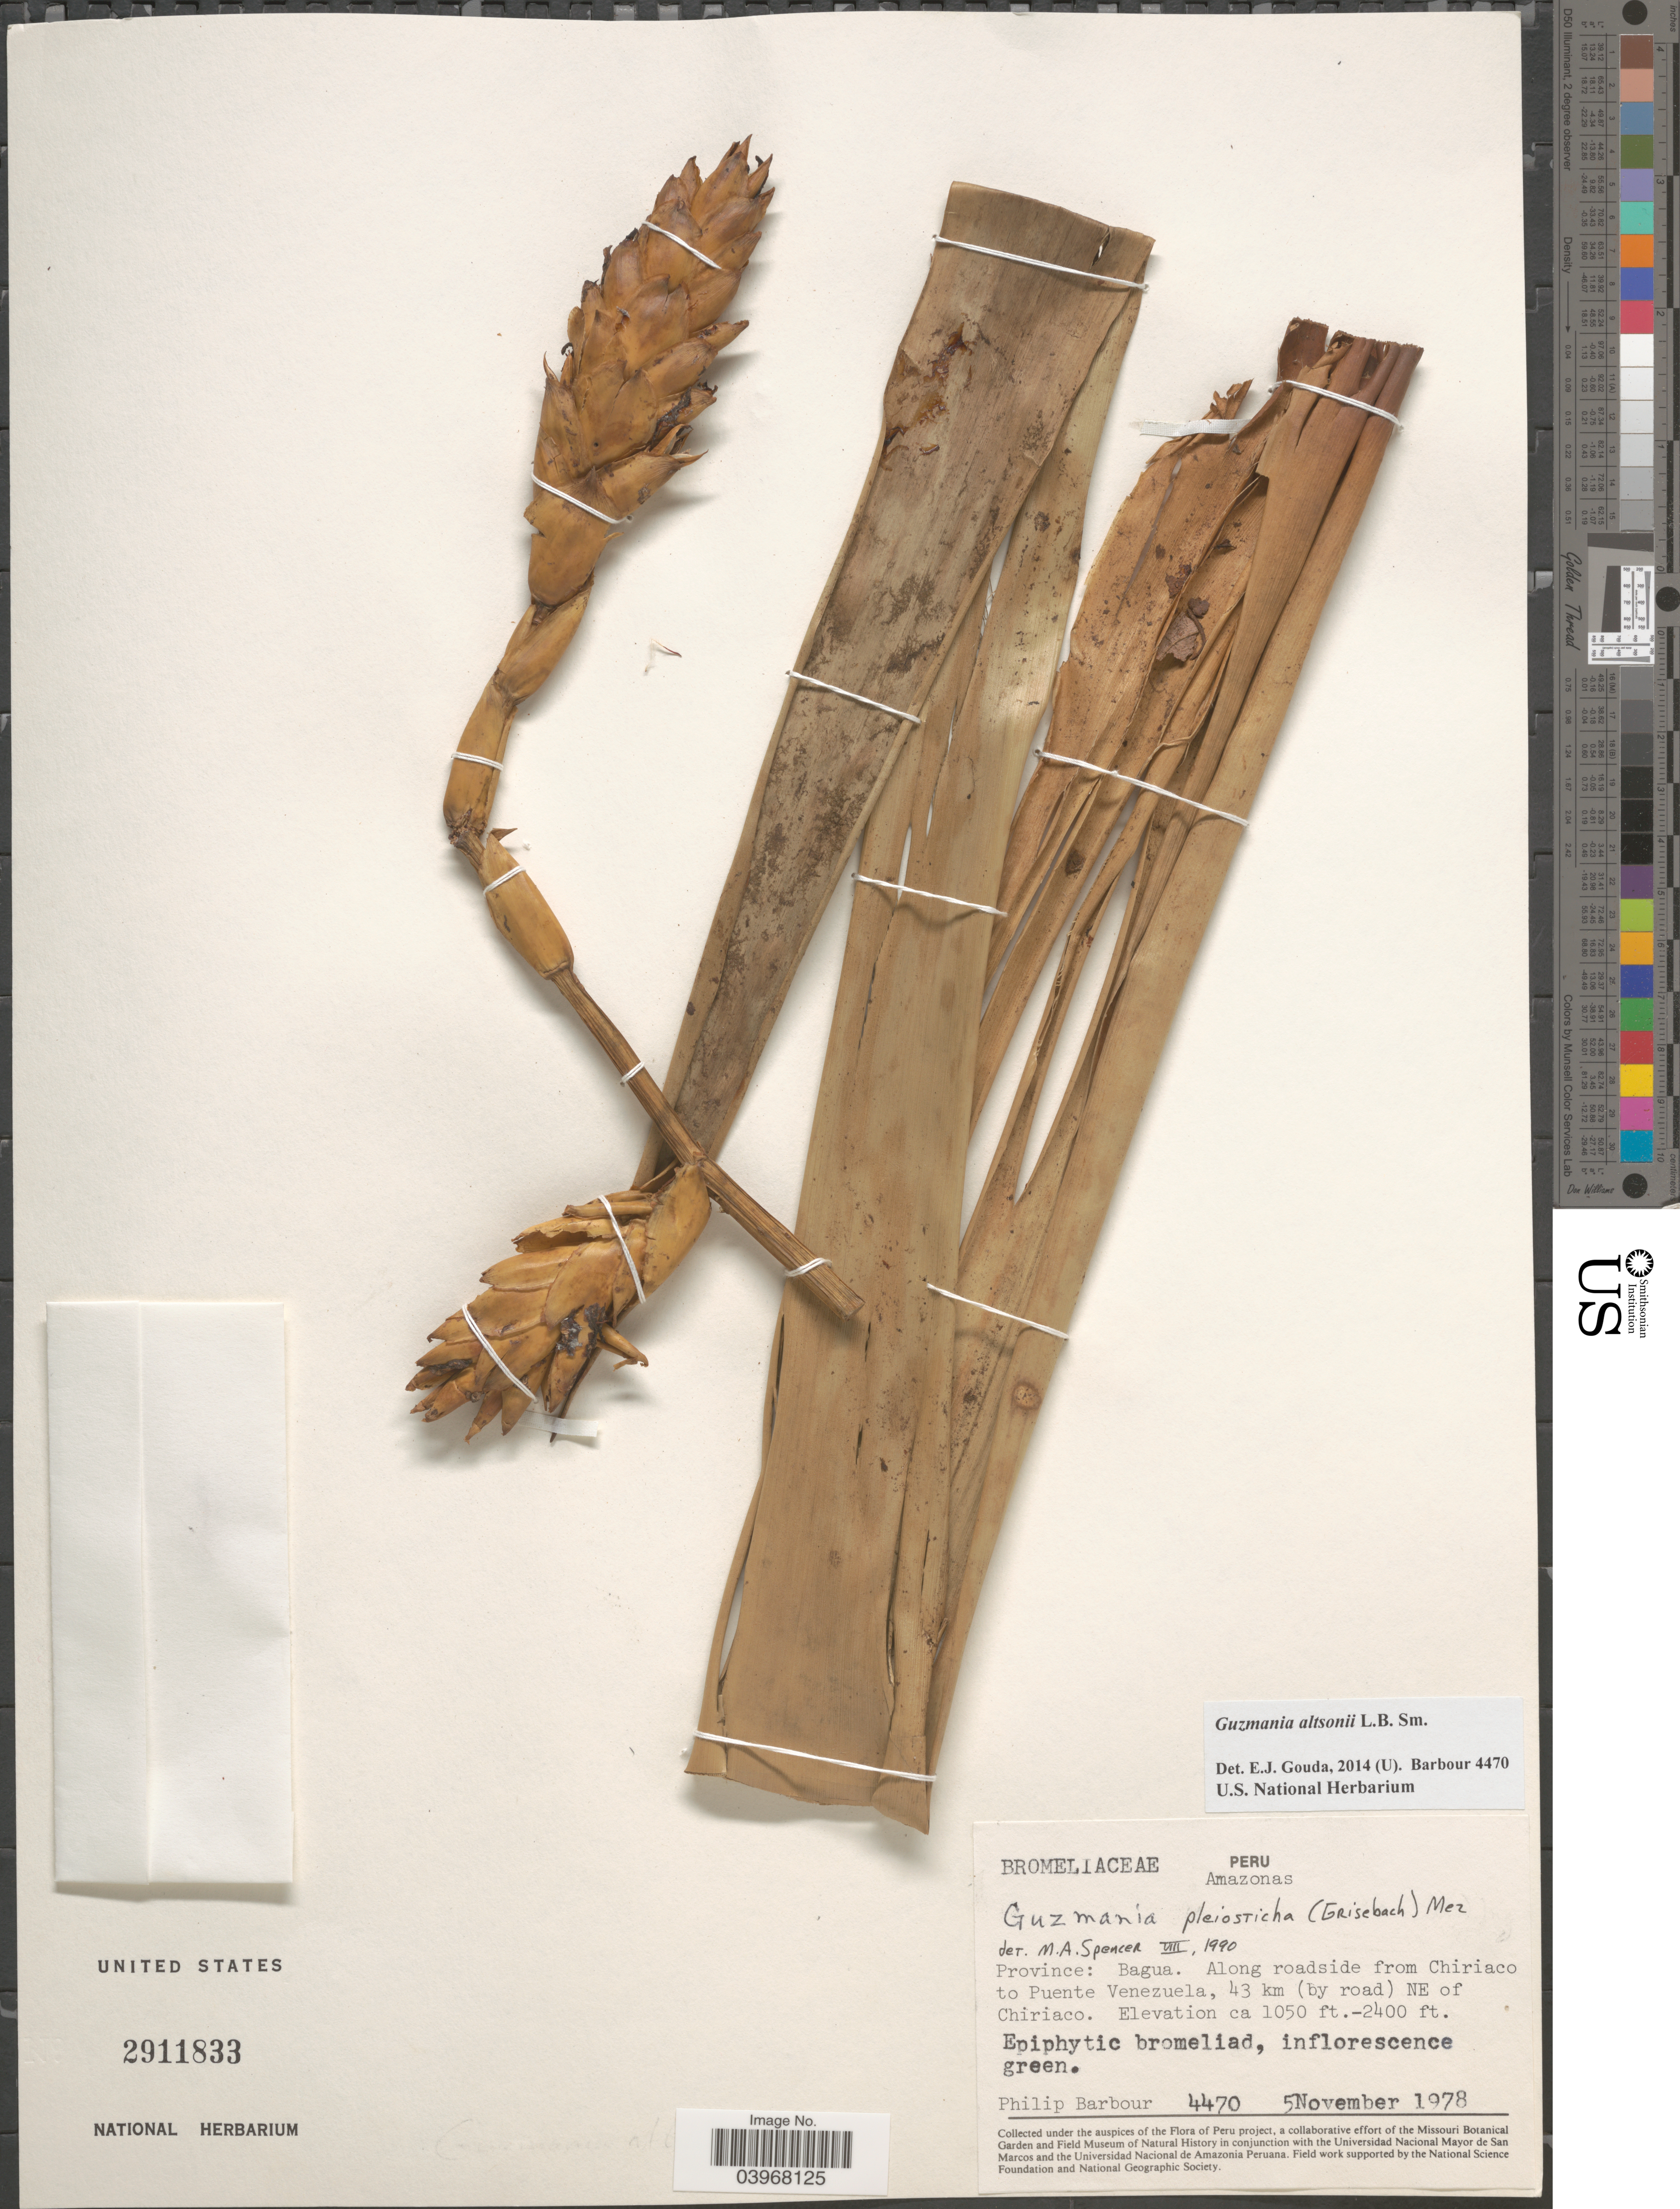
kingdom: Plantae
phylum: Tracheophyta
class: Liliopsida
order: Poales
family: Bromeliaceae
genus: Guzmania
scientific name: Guzmania altsonii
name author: L.B. Sm.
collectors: P. Barbour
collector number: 4470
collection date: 1978-11-05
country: Peru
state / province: Amazonas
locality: Province: Bagua. Along roadside from Chiriaco to Puente Venezuela, 43 km (by road) NE of Chiriaco.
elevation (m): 320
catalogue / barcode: US 2911833